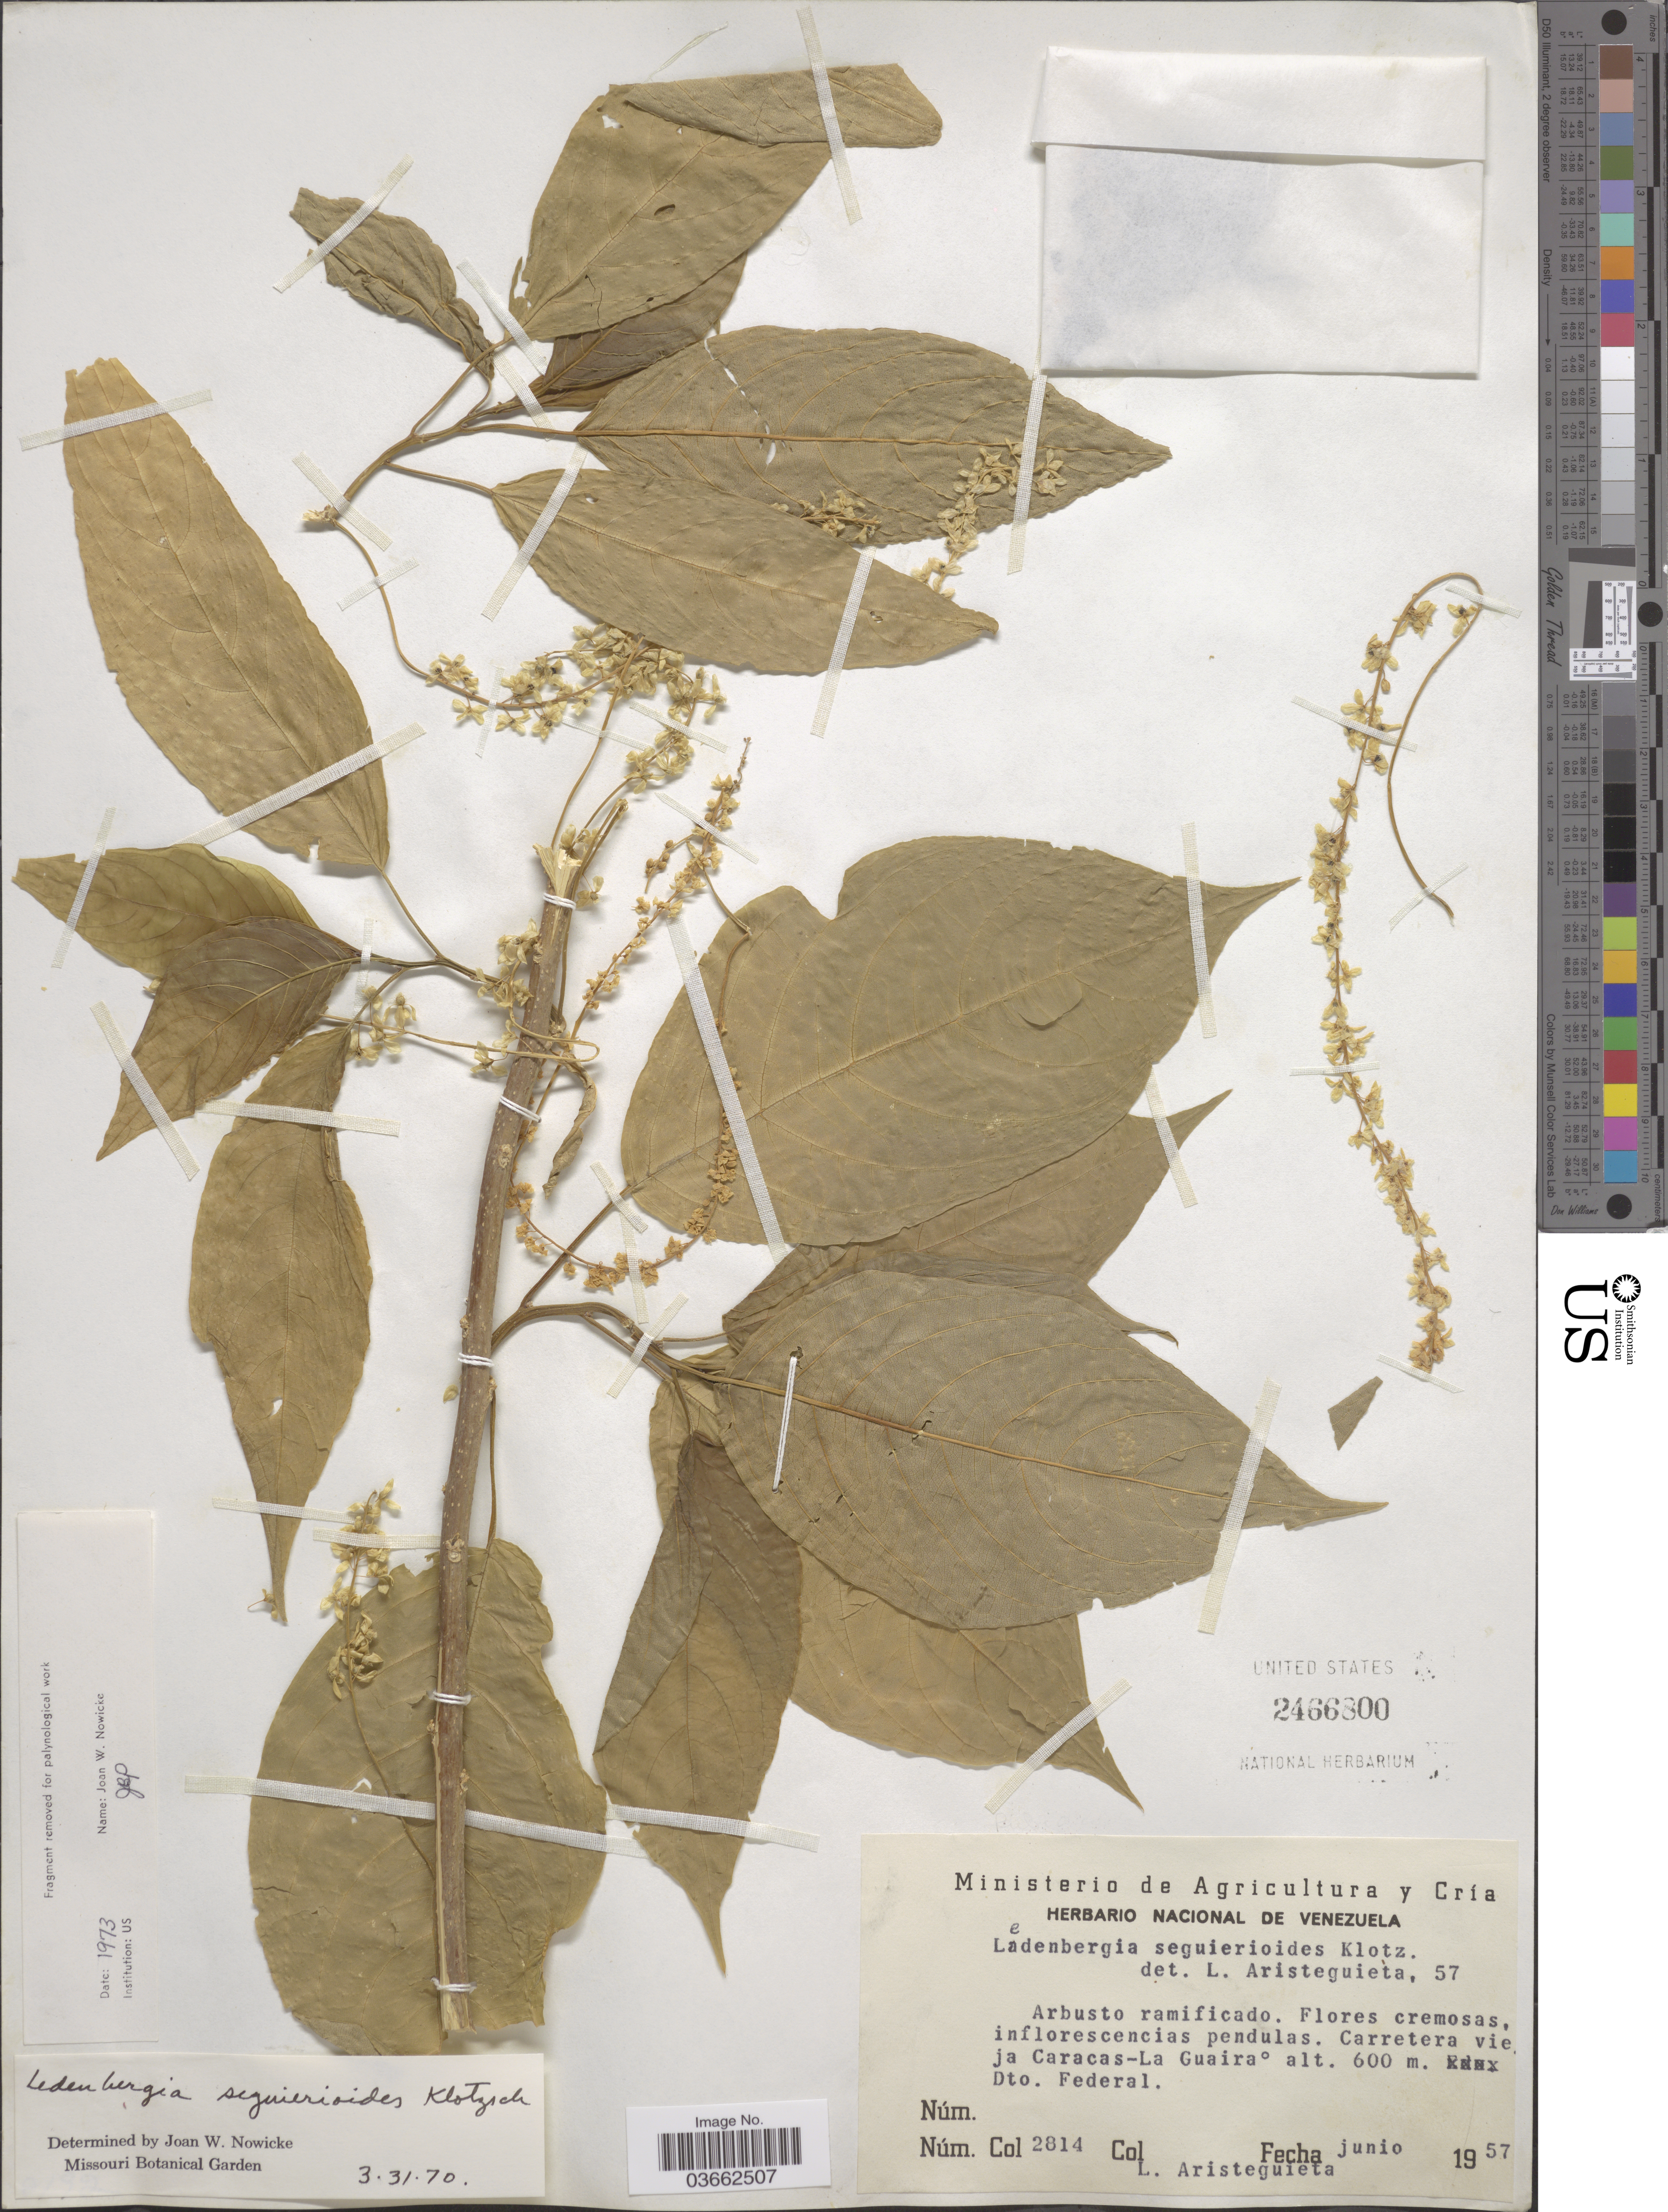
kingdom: Plantae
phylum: Tracheophyta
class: Magnoliopsida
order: Caryophyllales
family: Phytolaccaceae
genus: Flueckigera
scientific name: Flueckigera seguierodes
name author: (Klotzsch ex Moq.) Kuntze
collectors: L. Aristeguieta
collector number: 2814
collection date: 1957-06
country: Venezuela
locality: Carretera vieja Caracas - La Guaira. Dto. Federal.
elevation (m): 600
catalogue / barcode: US 2466800